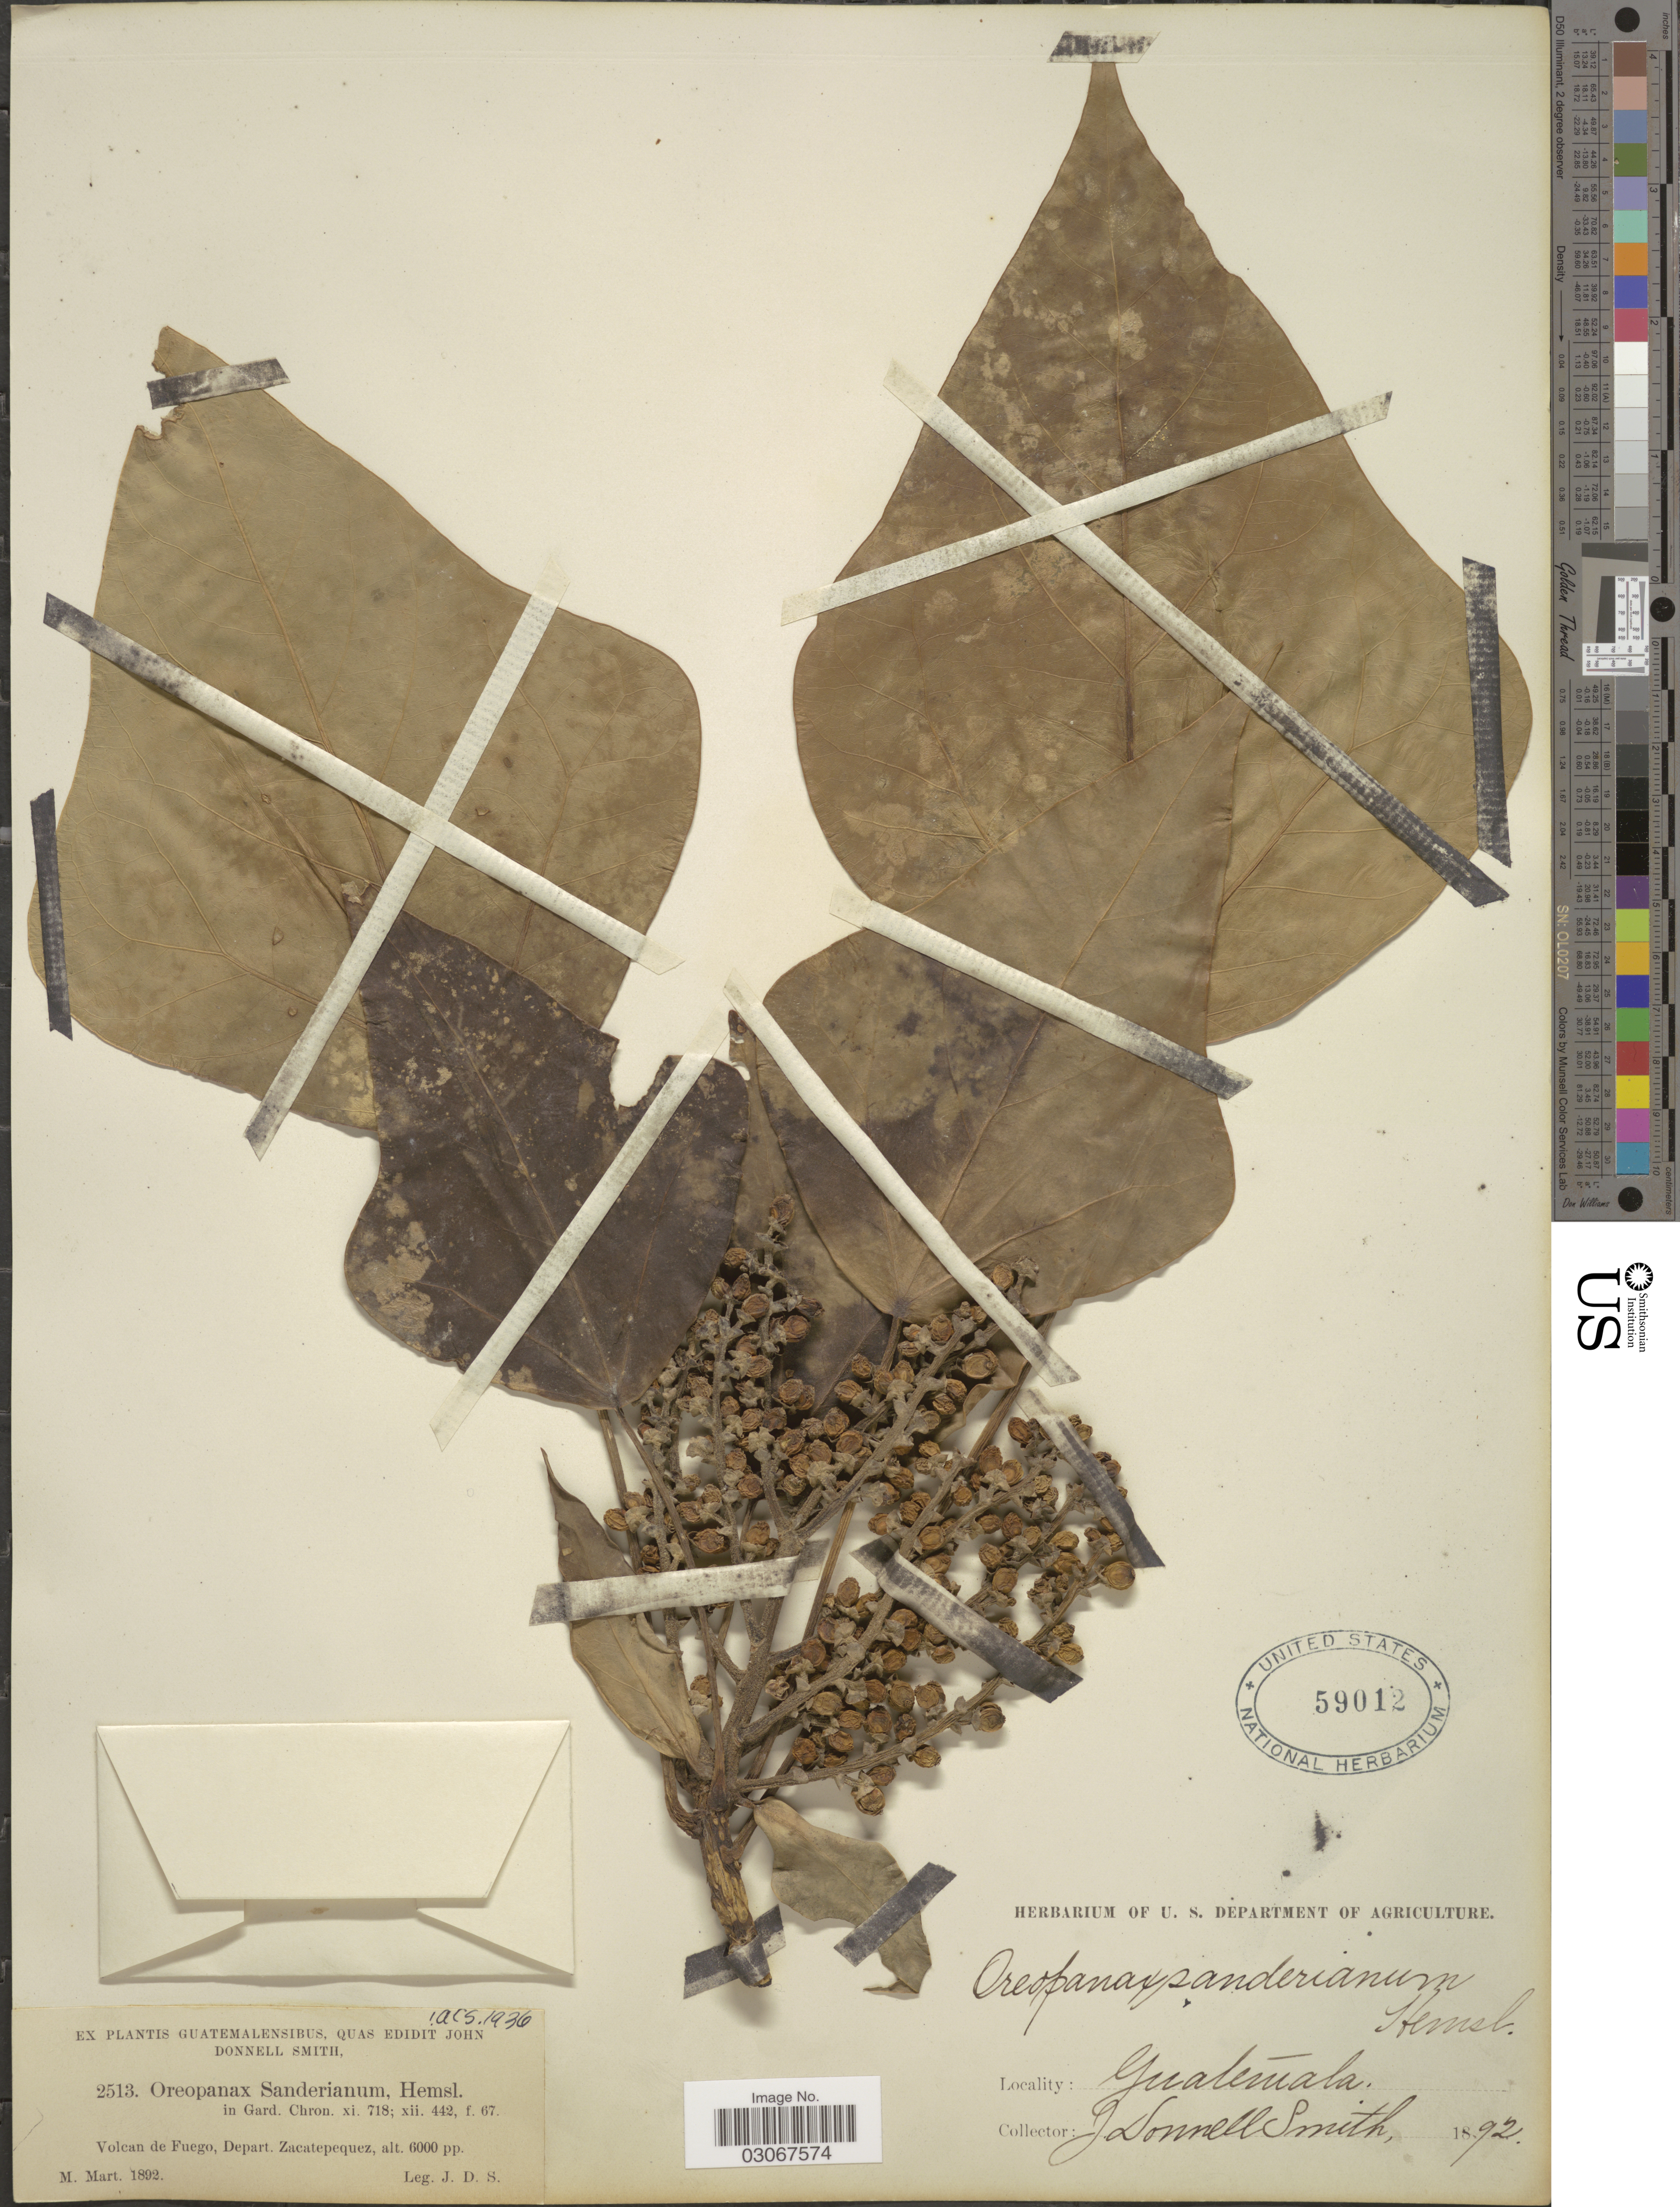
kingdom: Plantae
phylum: Tracheophyta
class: Magnoliopsida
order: Apiales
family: Araliaceae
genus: Oreopanax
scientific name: Oreopanax sanderianus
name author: Hemsl.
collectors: J. Donnell Smith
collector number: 2513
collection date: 1892-03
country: Guatemala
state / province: Sacatepéquez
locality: Volcan de Fuego, Depart. Zacatepequez.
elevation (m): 1829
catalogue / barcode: US 59012